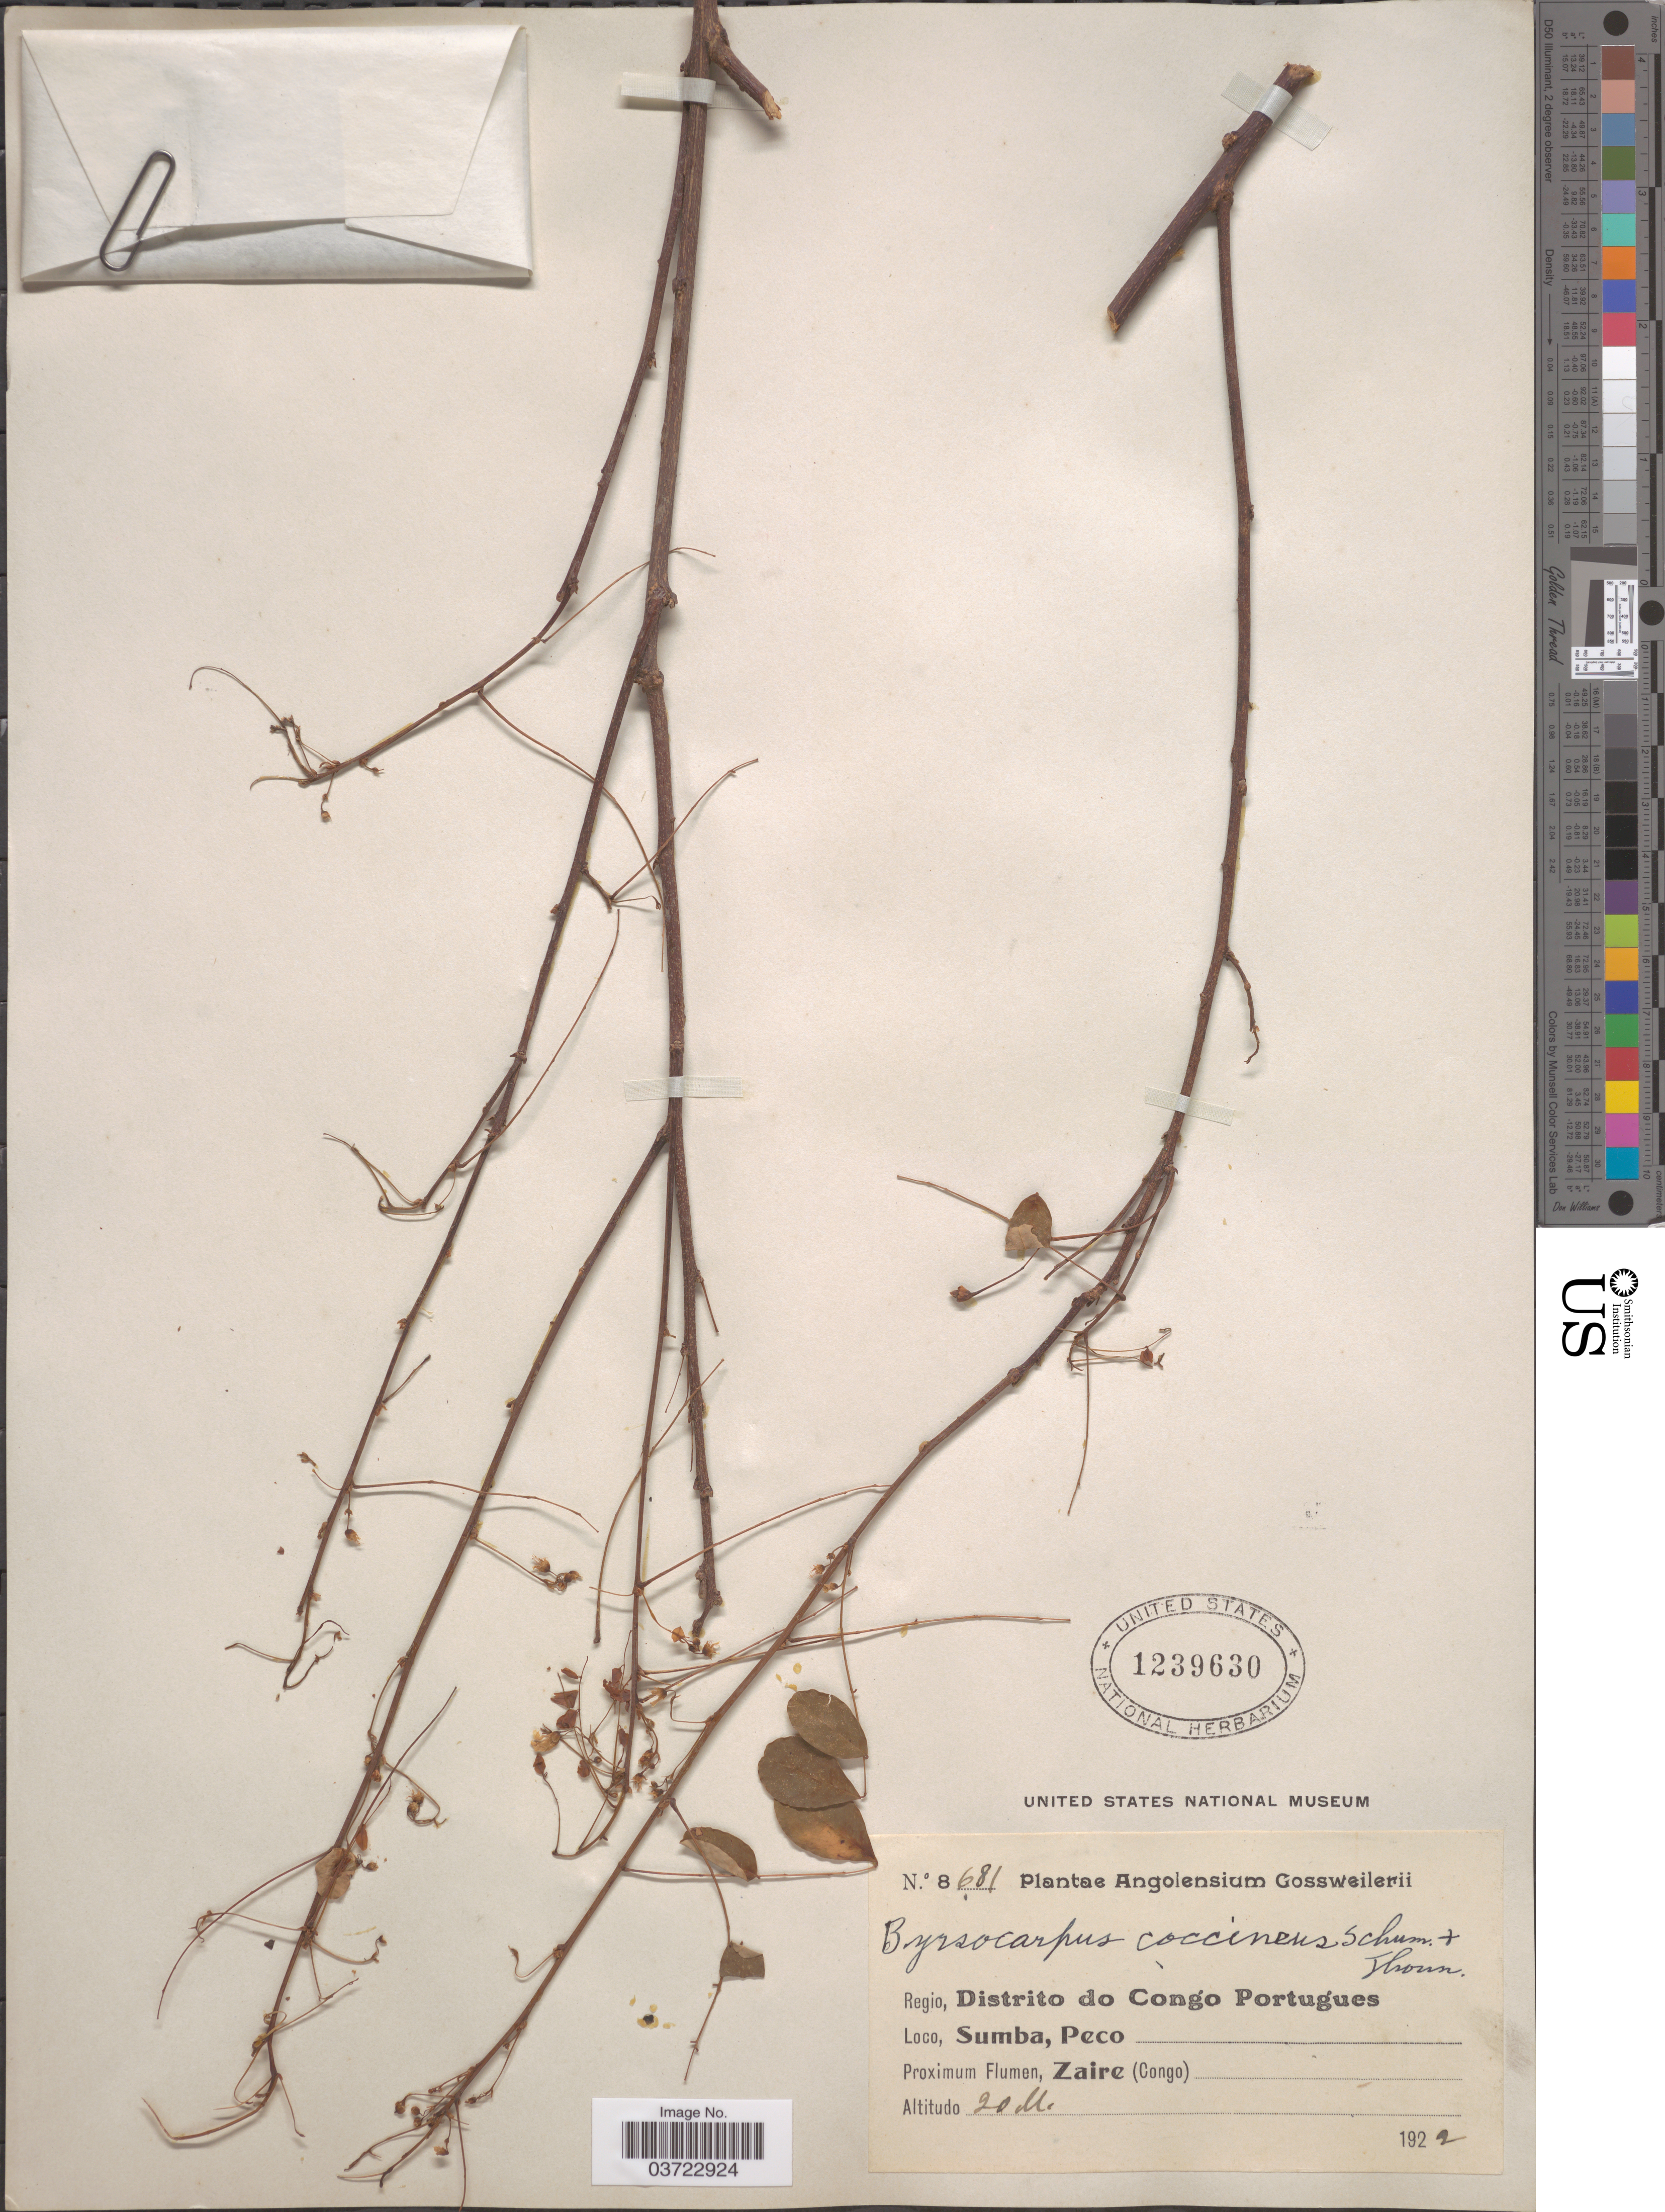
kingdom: Plantae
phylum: Tracheophyta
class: Magnoliopsida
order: Oxalidales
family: Connaraceae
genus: Rourea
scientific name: Rourea coccinea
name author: (Schumach. & Thonn.) Benth.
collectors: -. Gossweiler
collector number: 8681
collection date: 1922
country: Angola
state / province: Zaire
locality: Regio, Distrito do Congo Portugues. Sumba, Peco. Zaire (Congo).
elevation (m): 20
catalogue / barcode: US 1239630